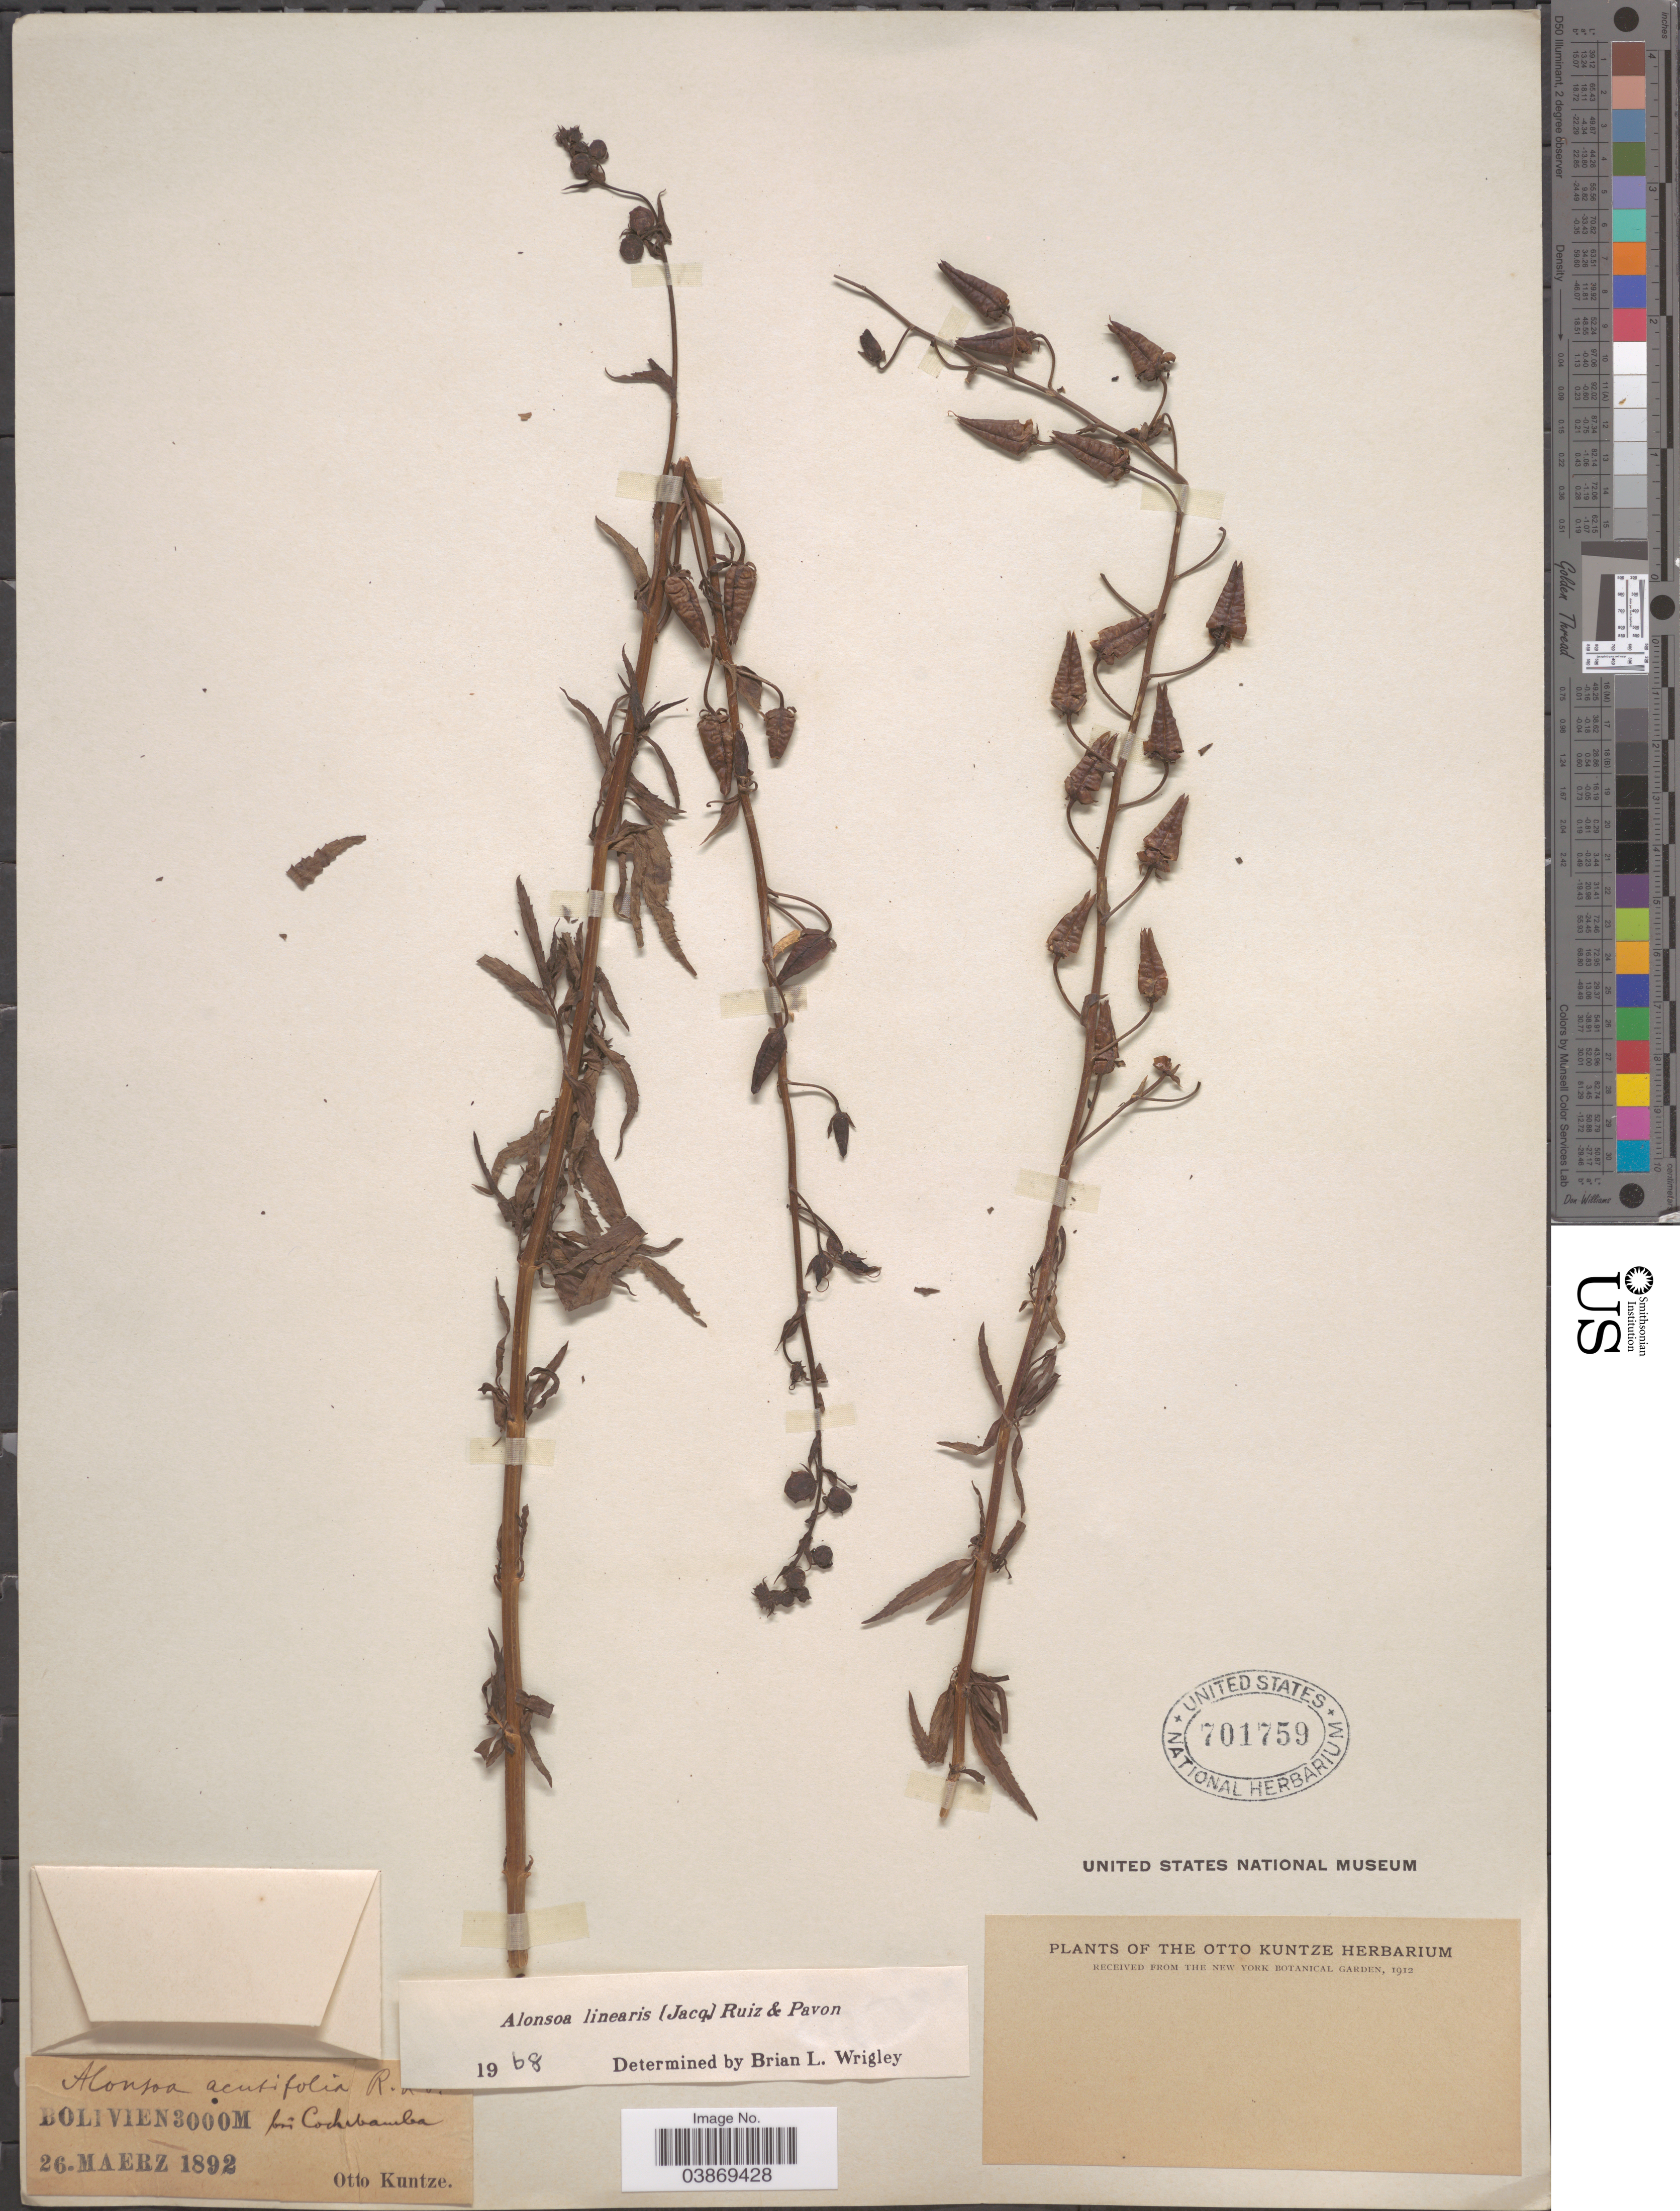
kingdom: Plantae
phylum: Tracheophyta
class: Magnoliopsida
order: Lamiales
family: Scrophulariaceae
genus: Alonsoa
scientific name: Alonsoa linearis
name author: (Jacq.) Ruiz & Pav.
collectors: C.E.O. Kuntze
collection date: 1892-03-26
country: Bolivia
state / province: Cochabamba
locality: Bei Cochabamba.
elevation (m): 3000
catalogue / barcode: US 701759